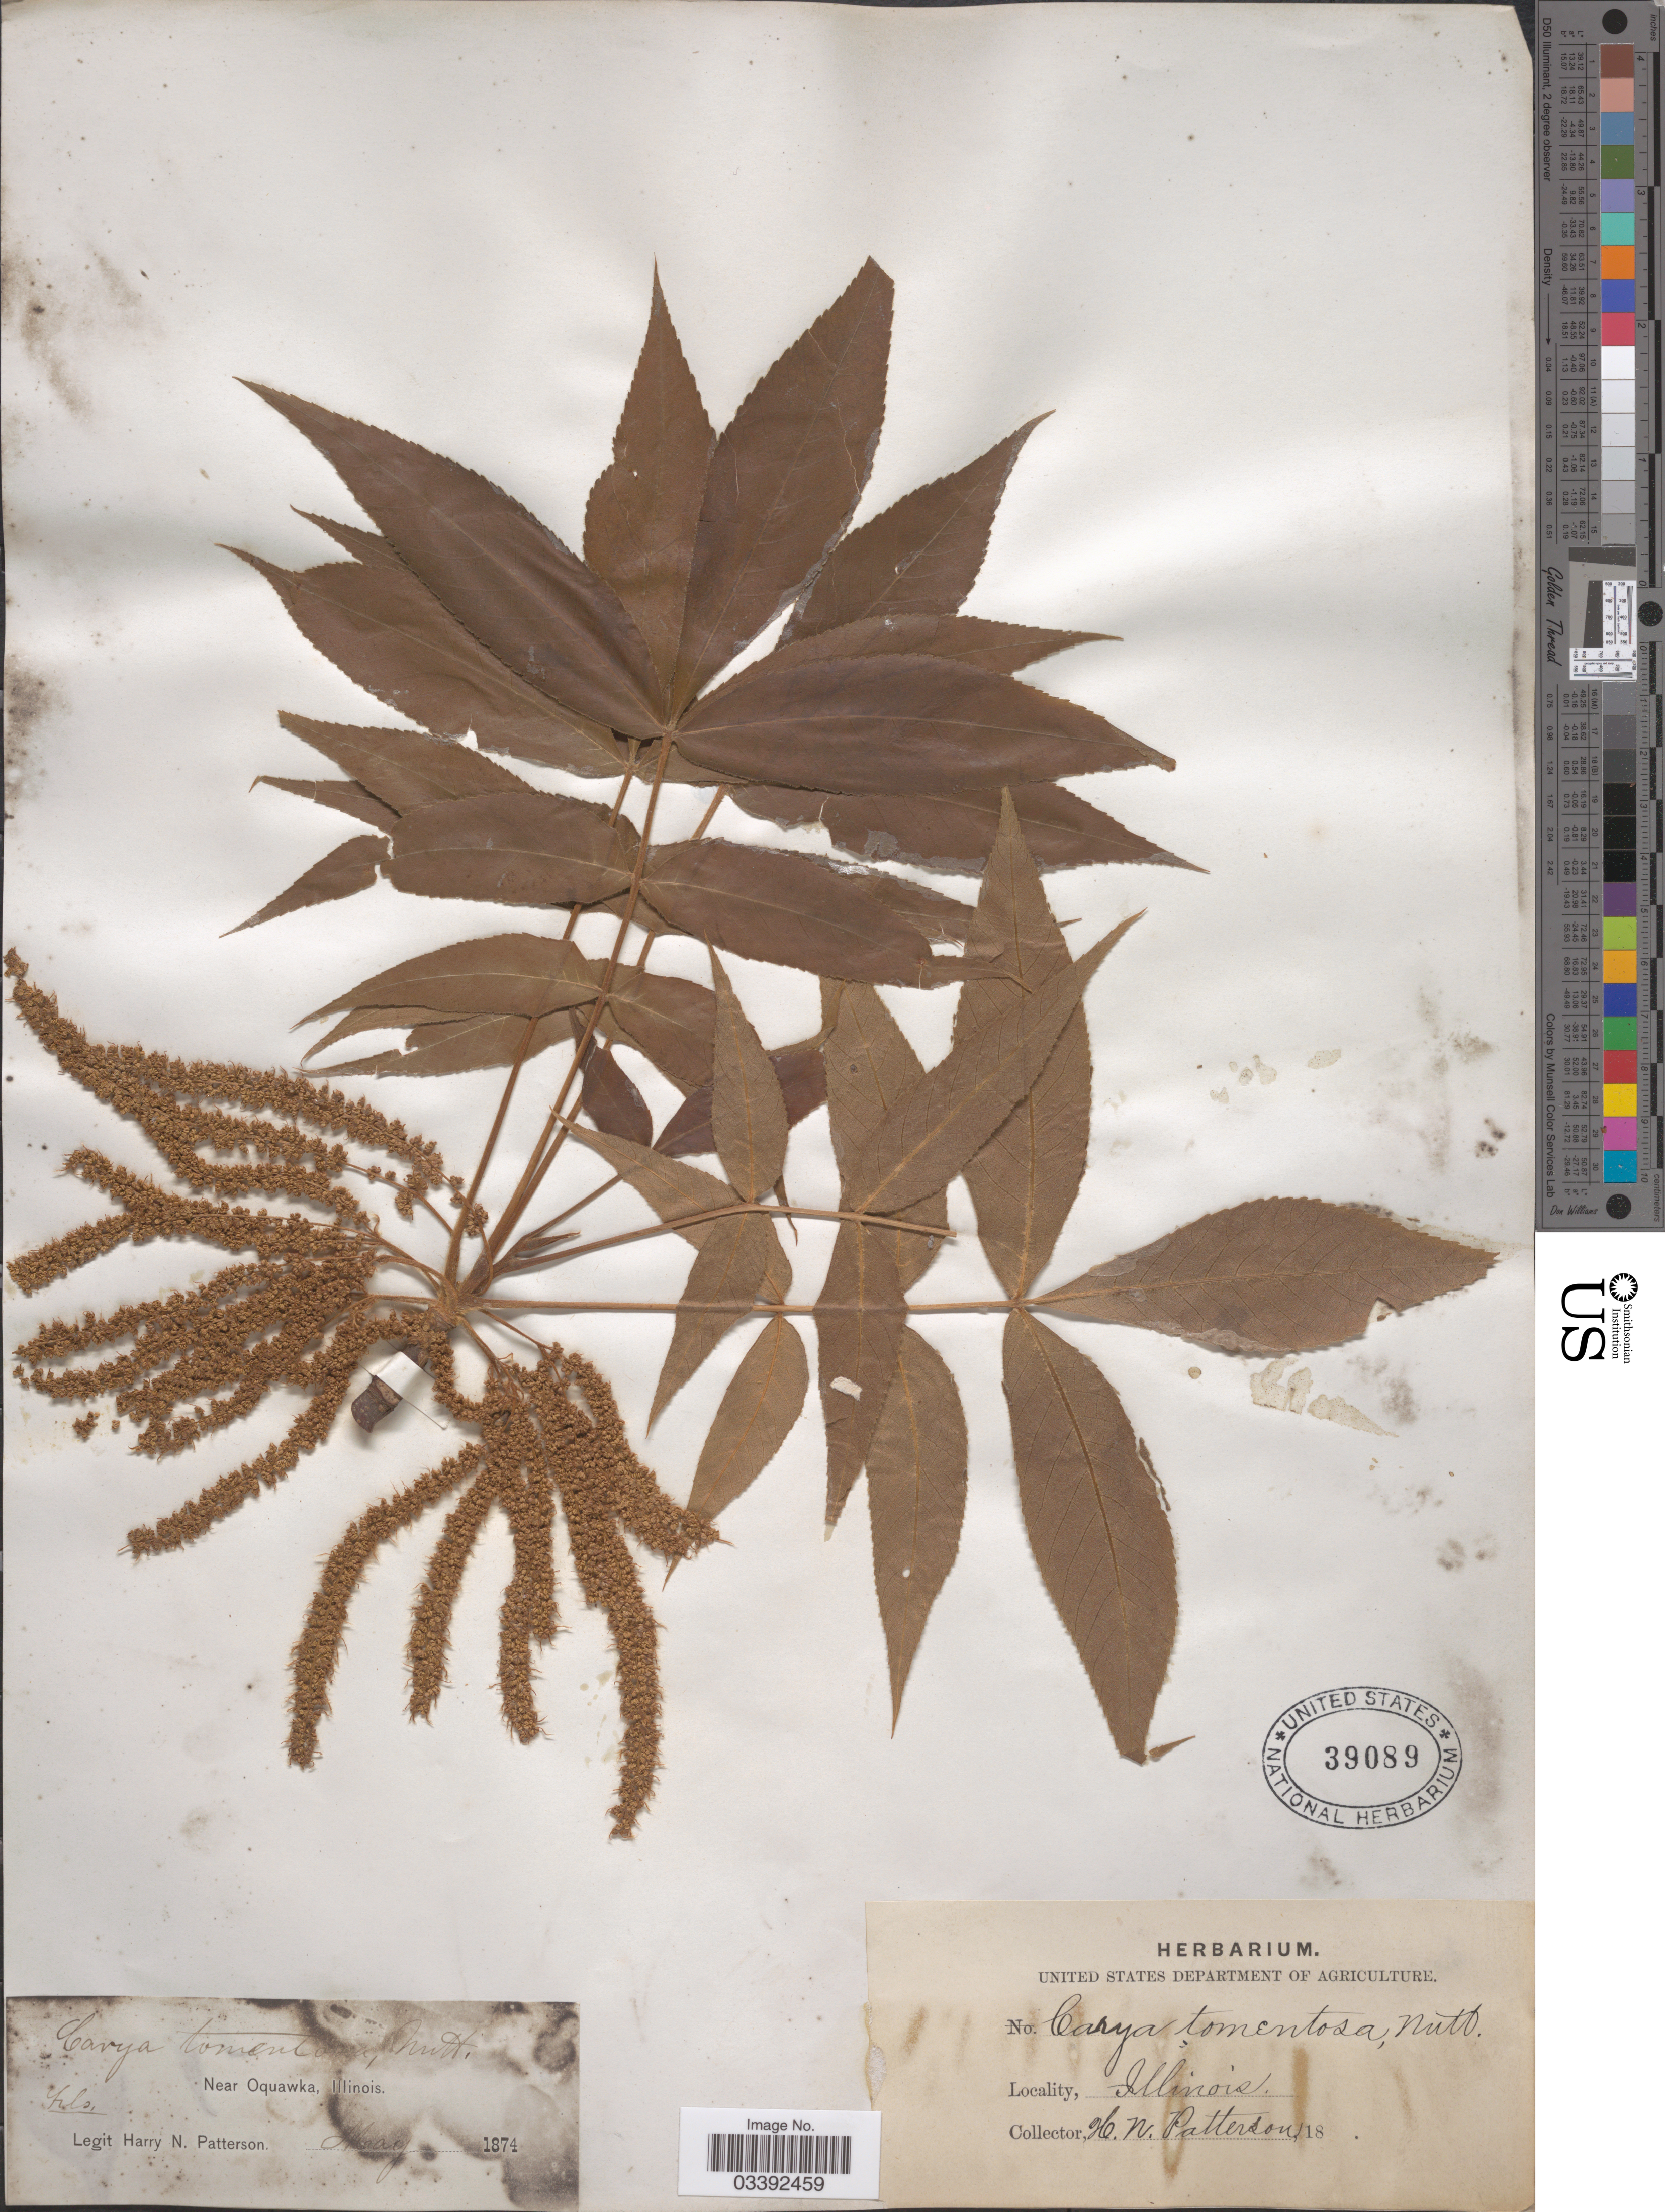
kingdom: Plantae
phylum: Tracheophyta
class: Magnoliopsida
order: Fagales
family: Juglandaceae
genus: Carya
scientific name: Carya tomentosa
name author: (Lam.) Nutt.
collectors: H. N. Patterson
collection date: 1874-05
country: United States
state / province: Illinois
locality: Near Oquawka.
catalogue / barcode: US 39089